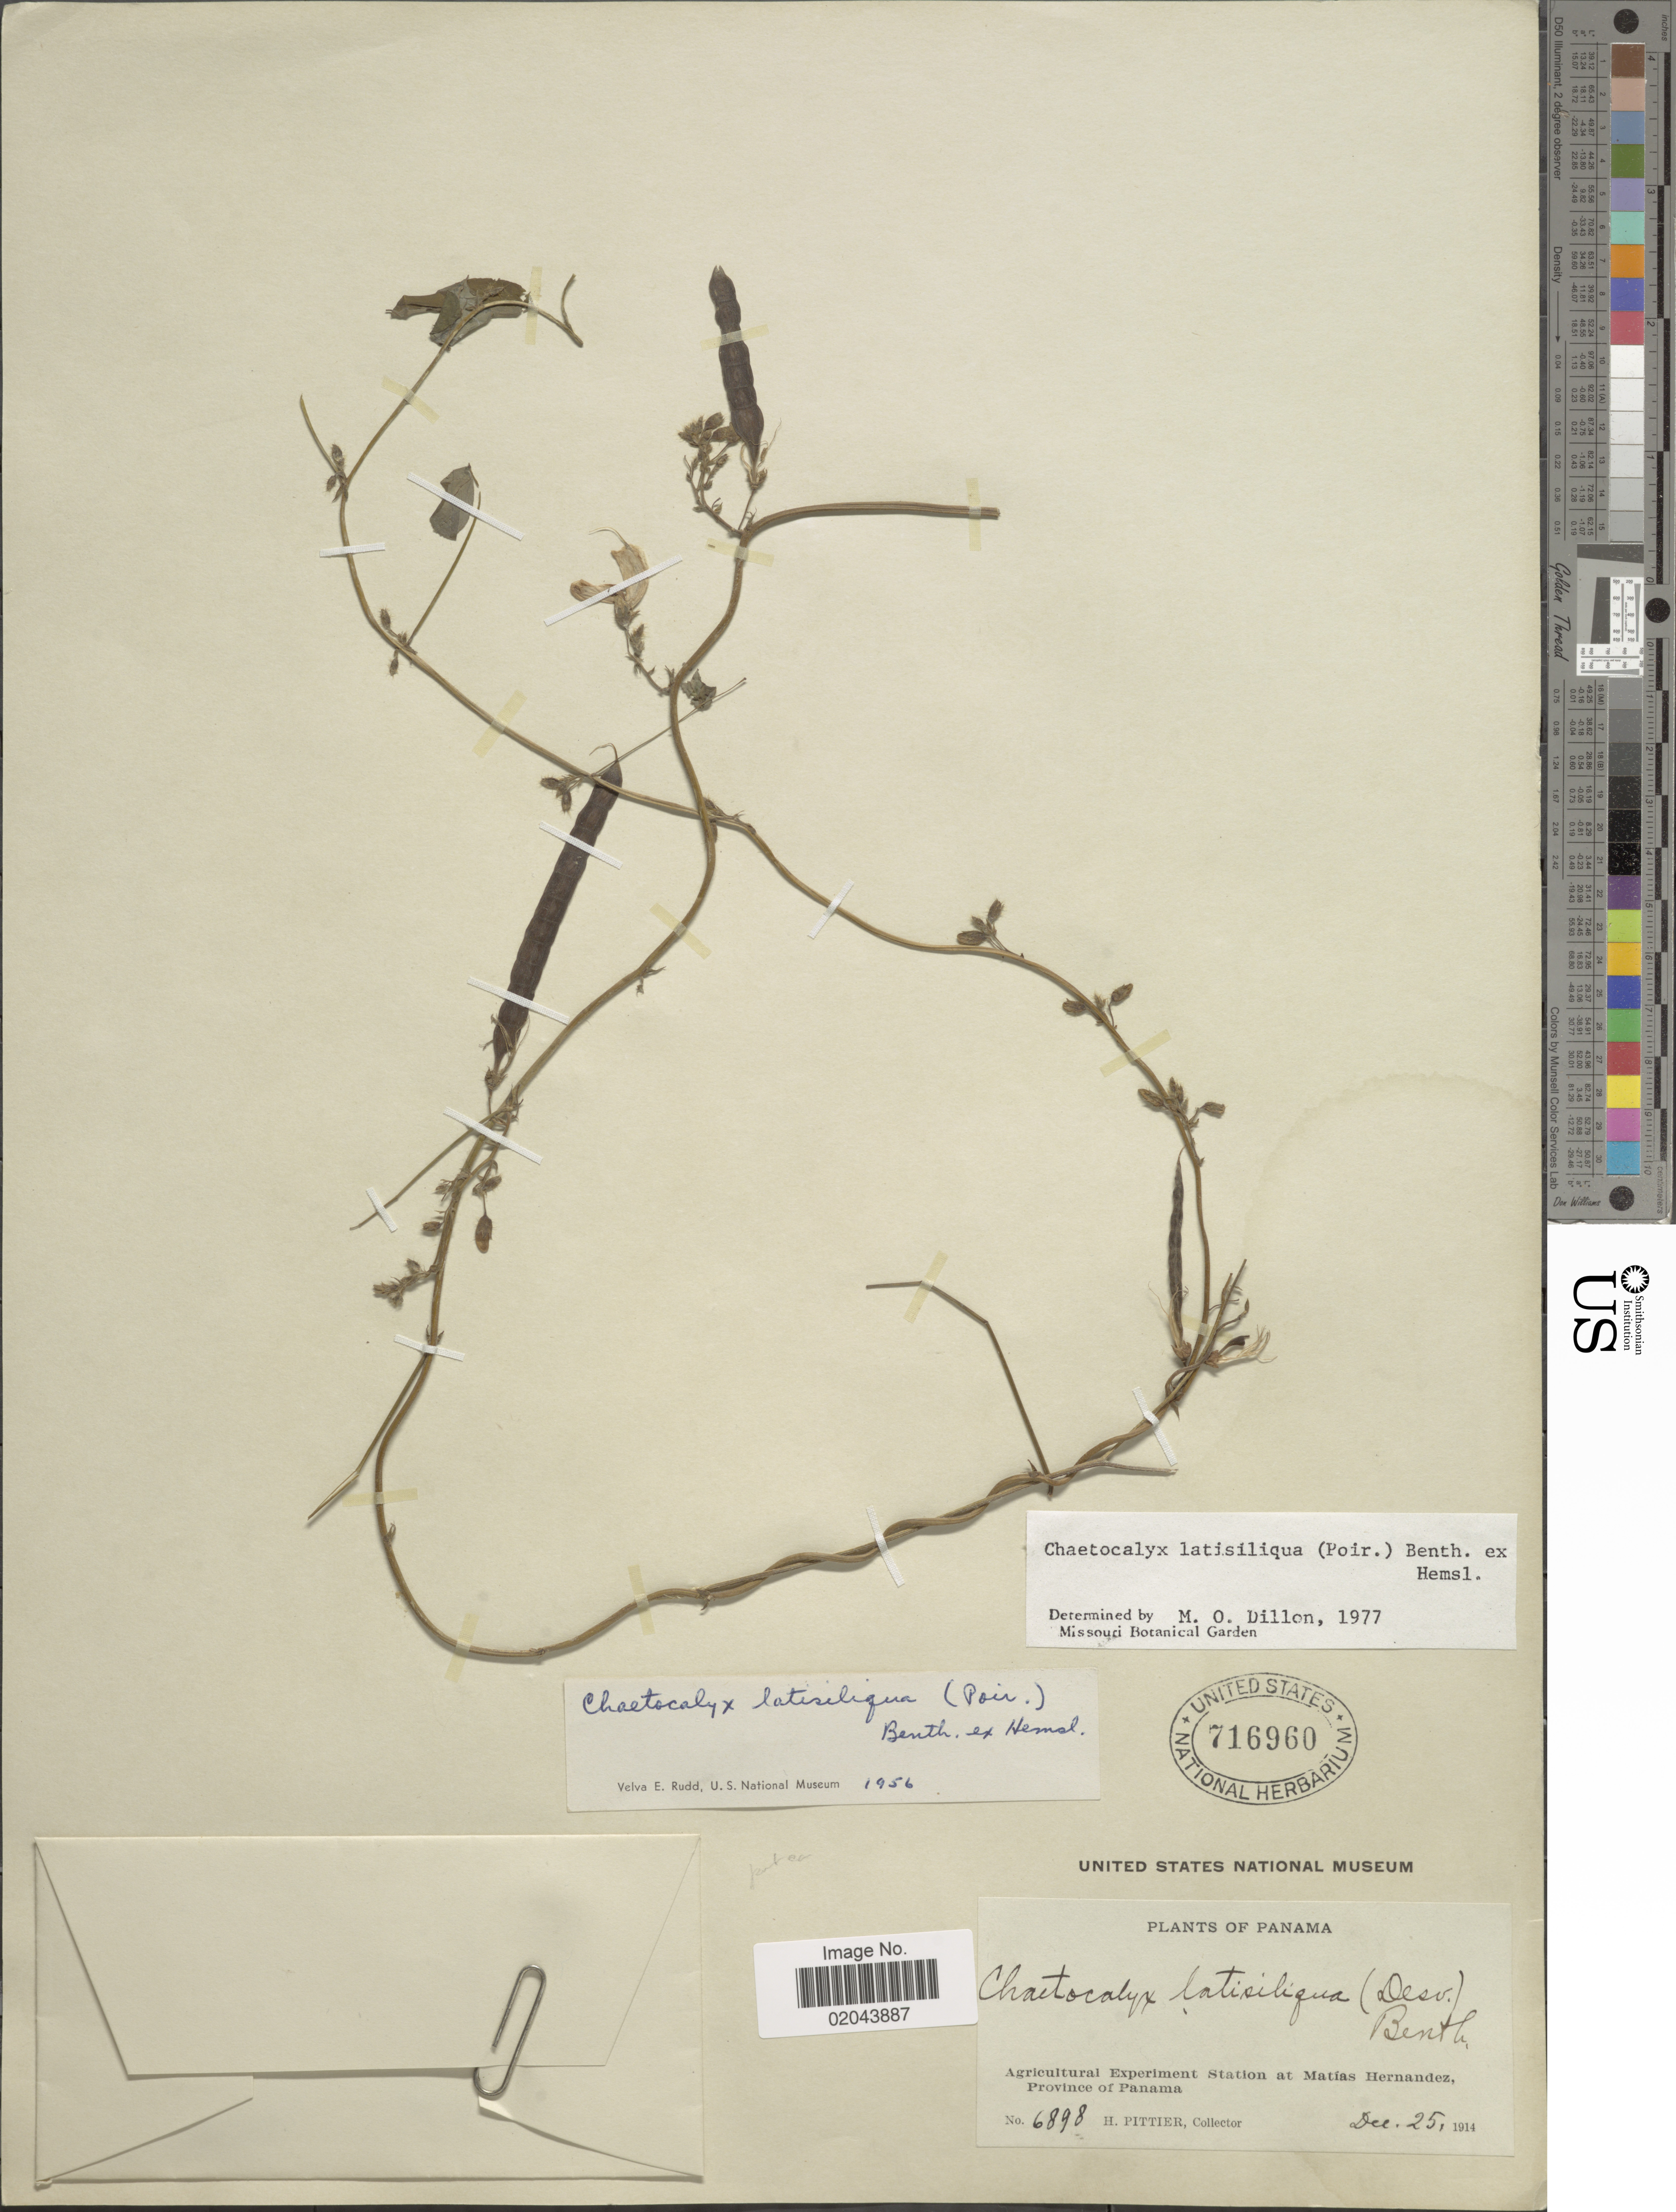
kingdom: Plantae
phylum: Tracheophyta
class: Magnoliopsida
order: Fabales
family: Fabaceae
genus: Chaetocalyx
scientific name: Chaetocalyx latisiliqua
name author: (Poir.) Benth. ex Hemsl.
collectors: H. F. Pittier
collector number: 6898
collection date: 1914-12-25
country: Panama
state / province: Panamá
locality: Agricultural Experiment Station at Matias Hernandez.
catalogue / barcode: US 716960